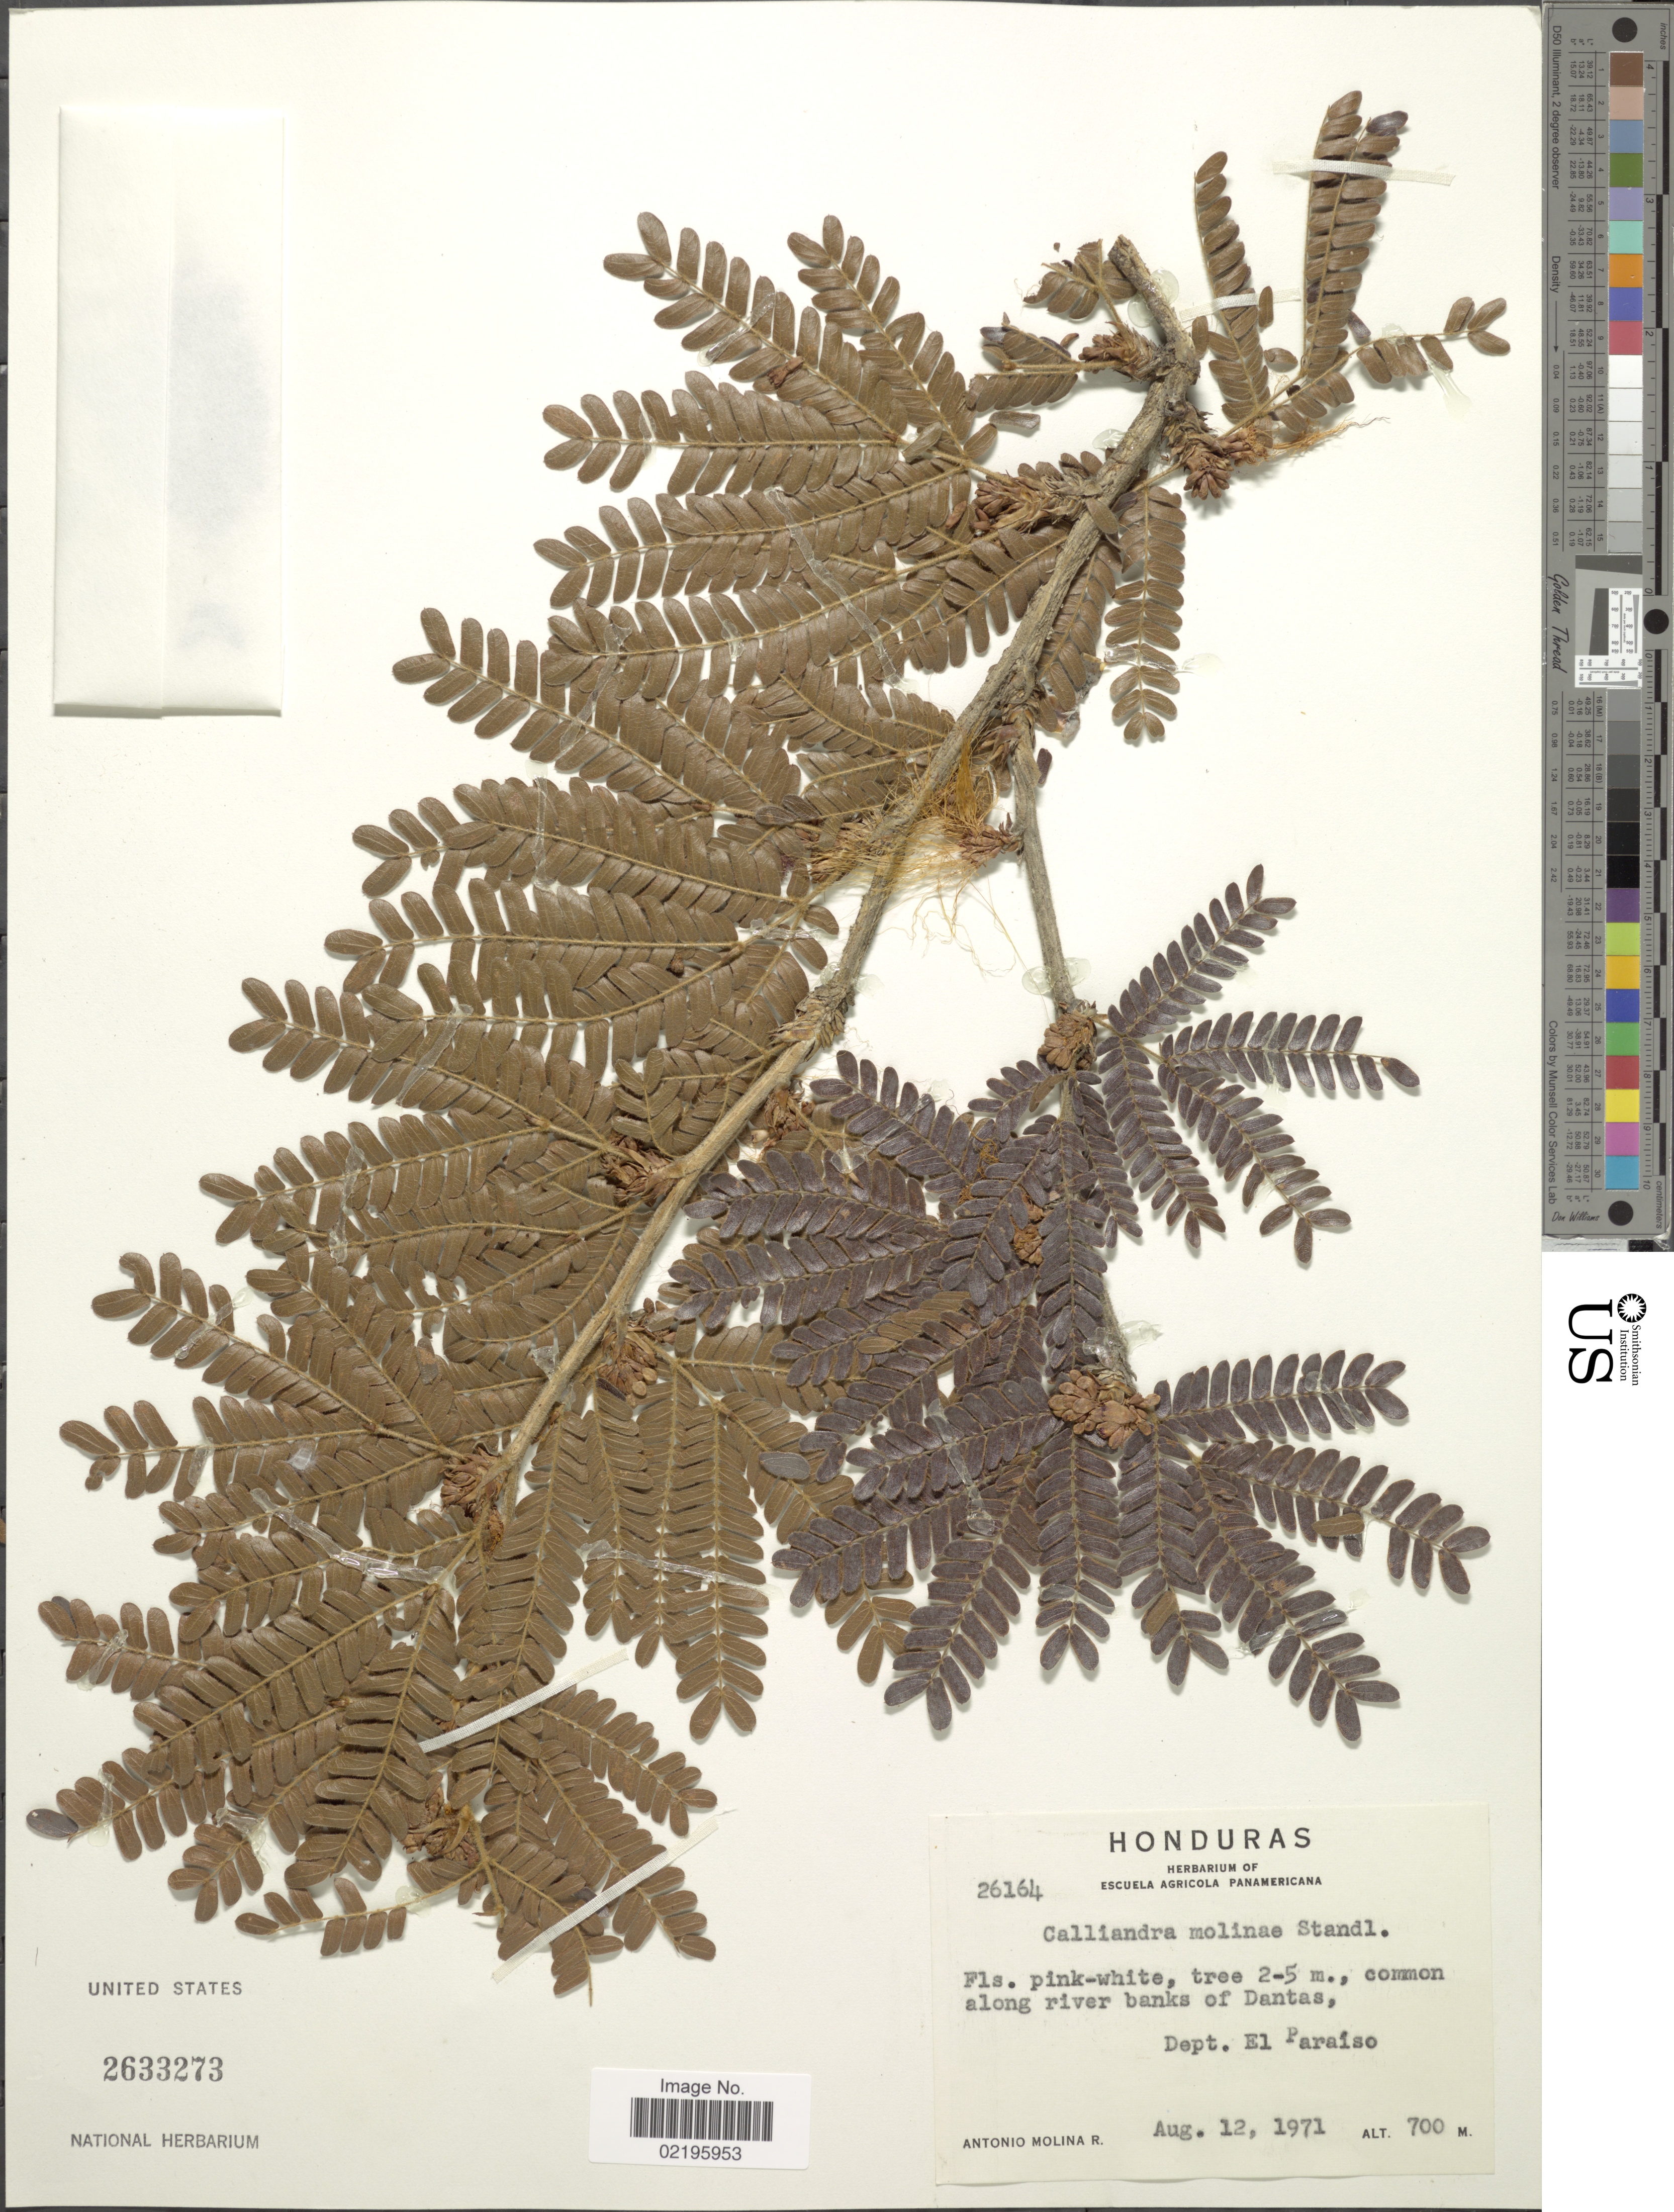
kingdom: Plantae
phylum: Tracheophyta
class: Magnoliopsida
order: Fabales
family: Fabaceae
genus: Calliandra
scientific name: Calliandra molinae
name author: Standl. & Steyerm.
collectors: A. Molina R.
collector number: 26164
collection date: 1971-08-12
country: Honduras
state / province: El Paraíso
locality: Common along river banks of Dantas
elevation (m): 700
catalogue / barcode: US 2633273